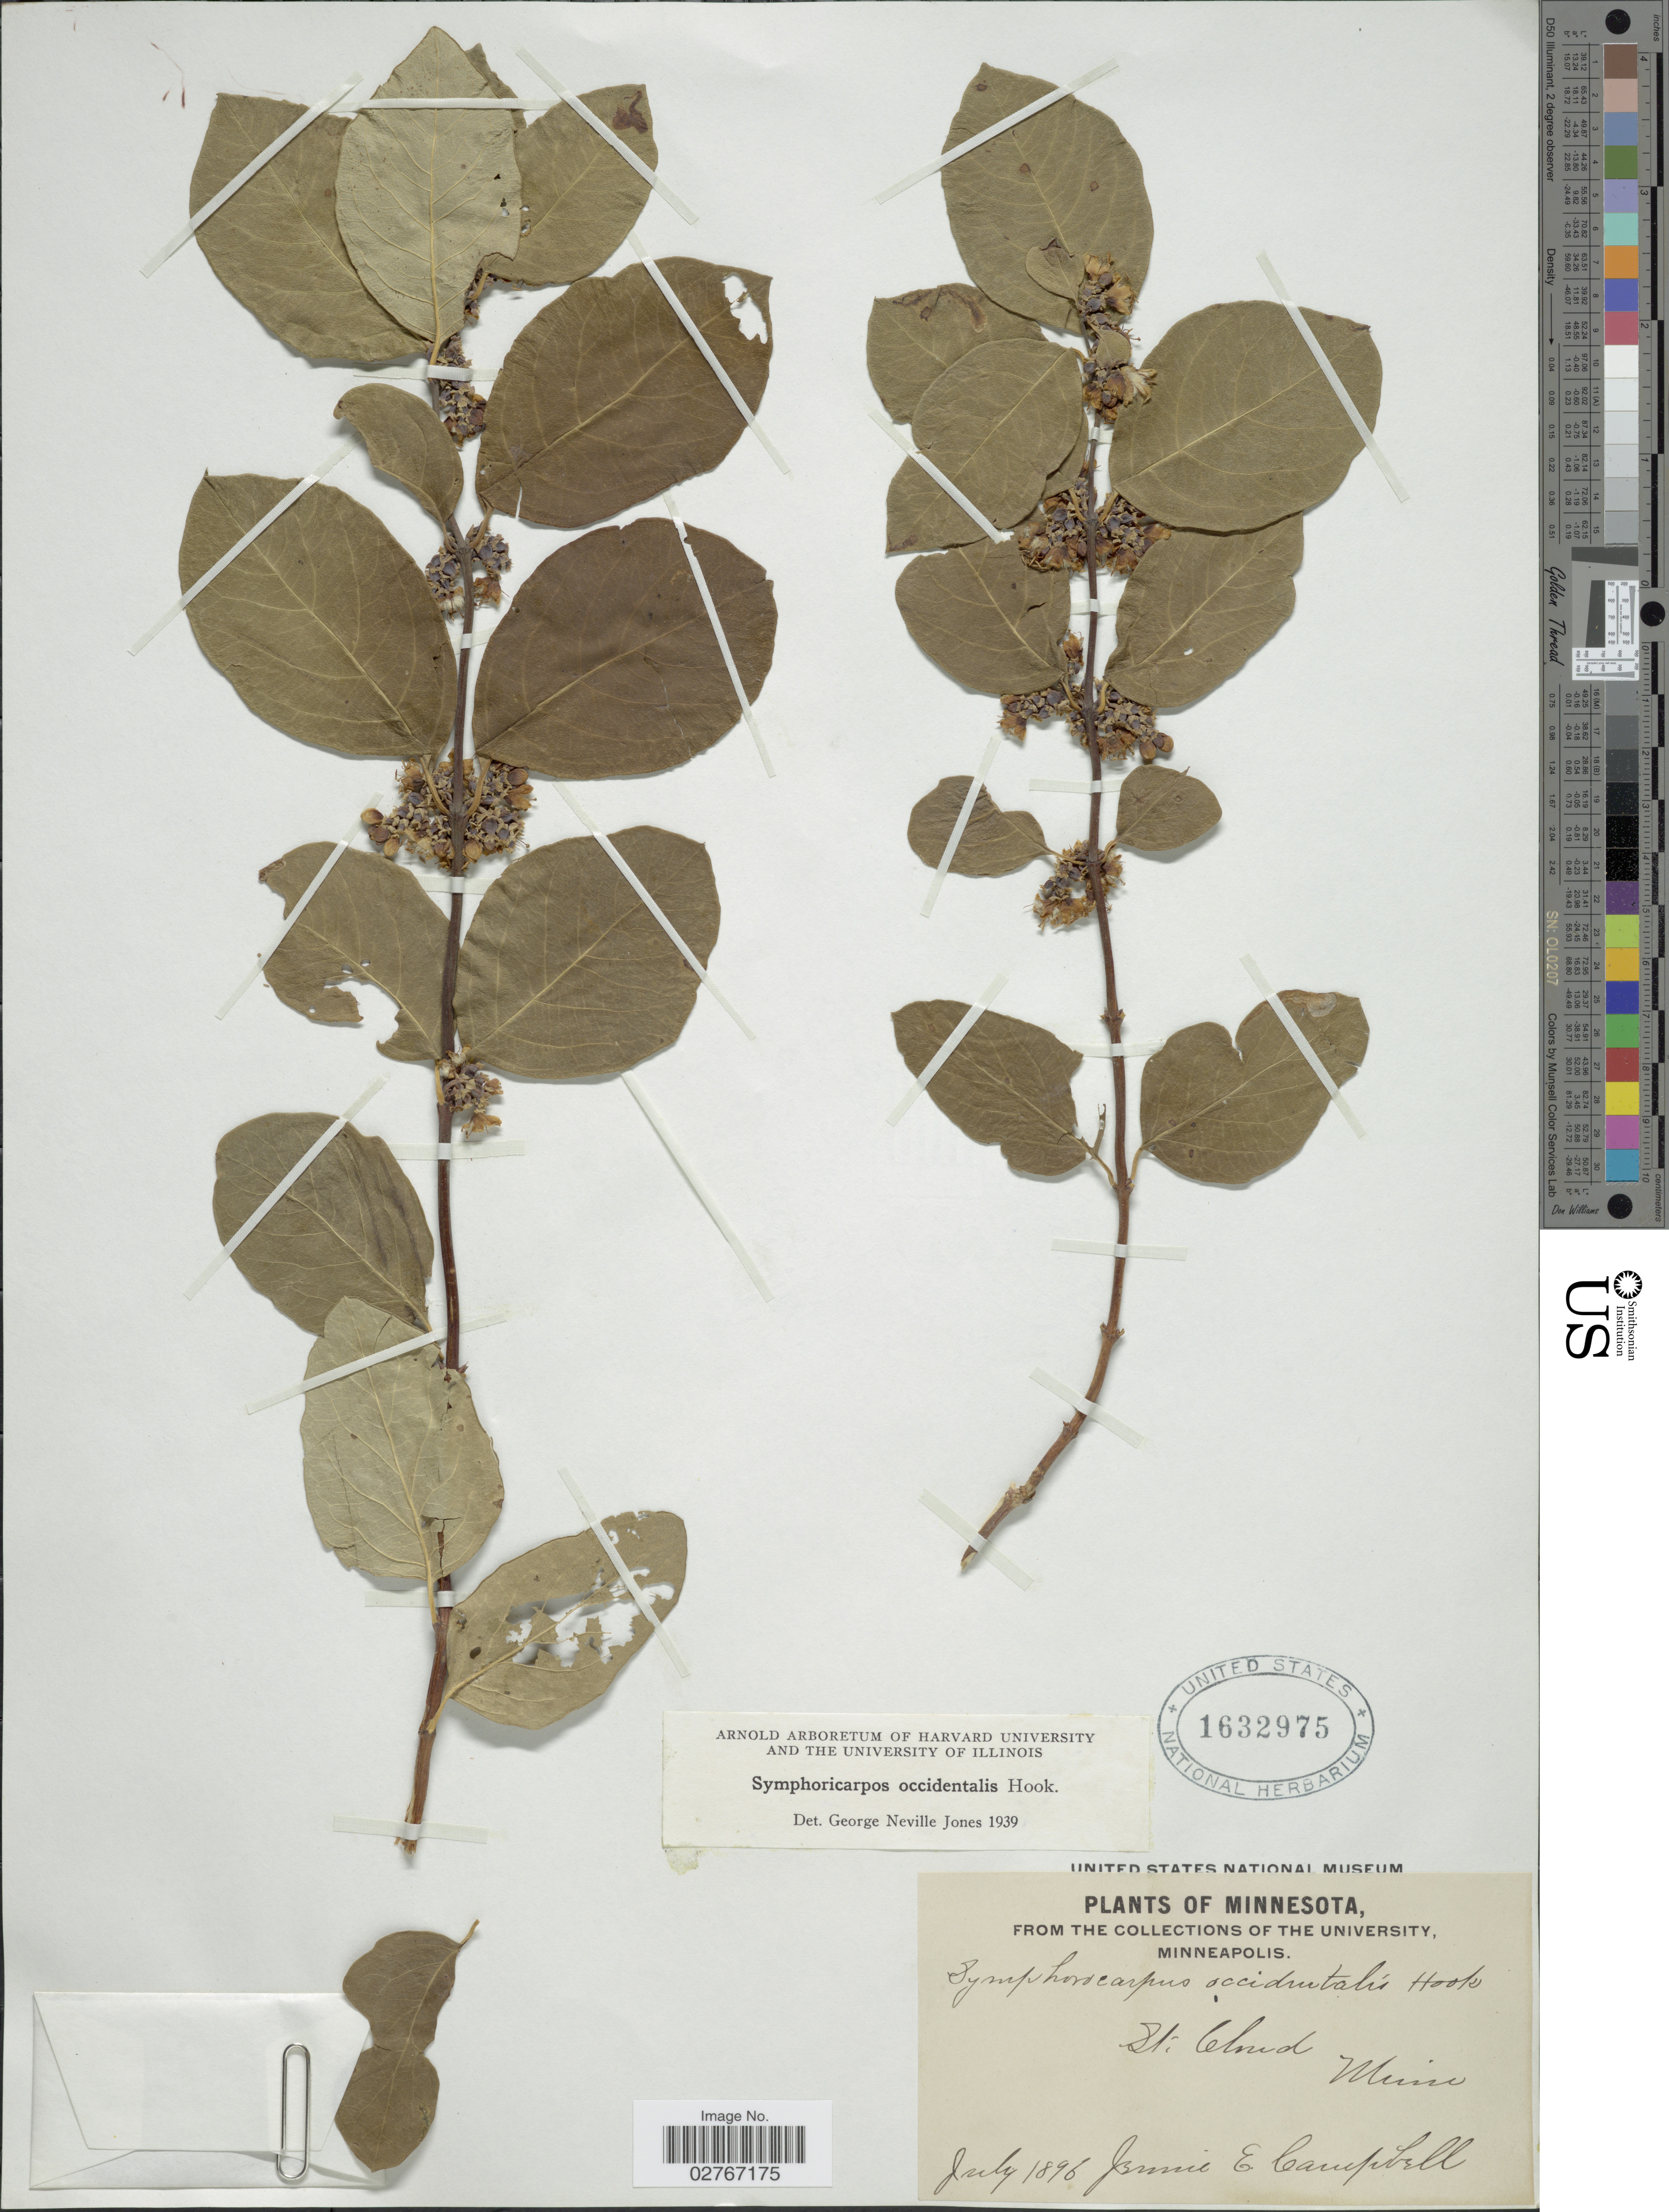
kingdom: Plantae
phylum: Tracheophyta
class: Magnoliopsida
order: Dipsacales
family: Caprifoliaceae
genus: Symphoricarpos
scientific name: Symphoricarpos occidentalis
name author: (R. Br.) Hook.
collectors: J. E. Campbell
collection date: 1896-07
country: United States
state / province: Minnesota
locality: St. Cloud.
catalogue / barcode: US 1632975